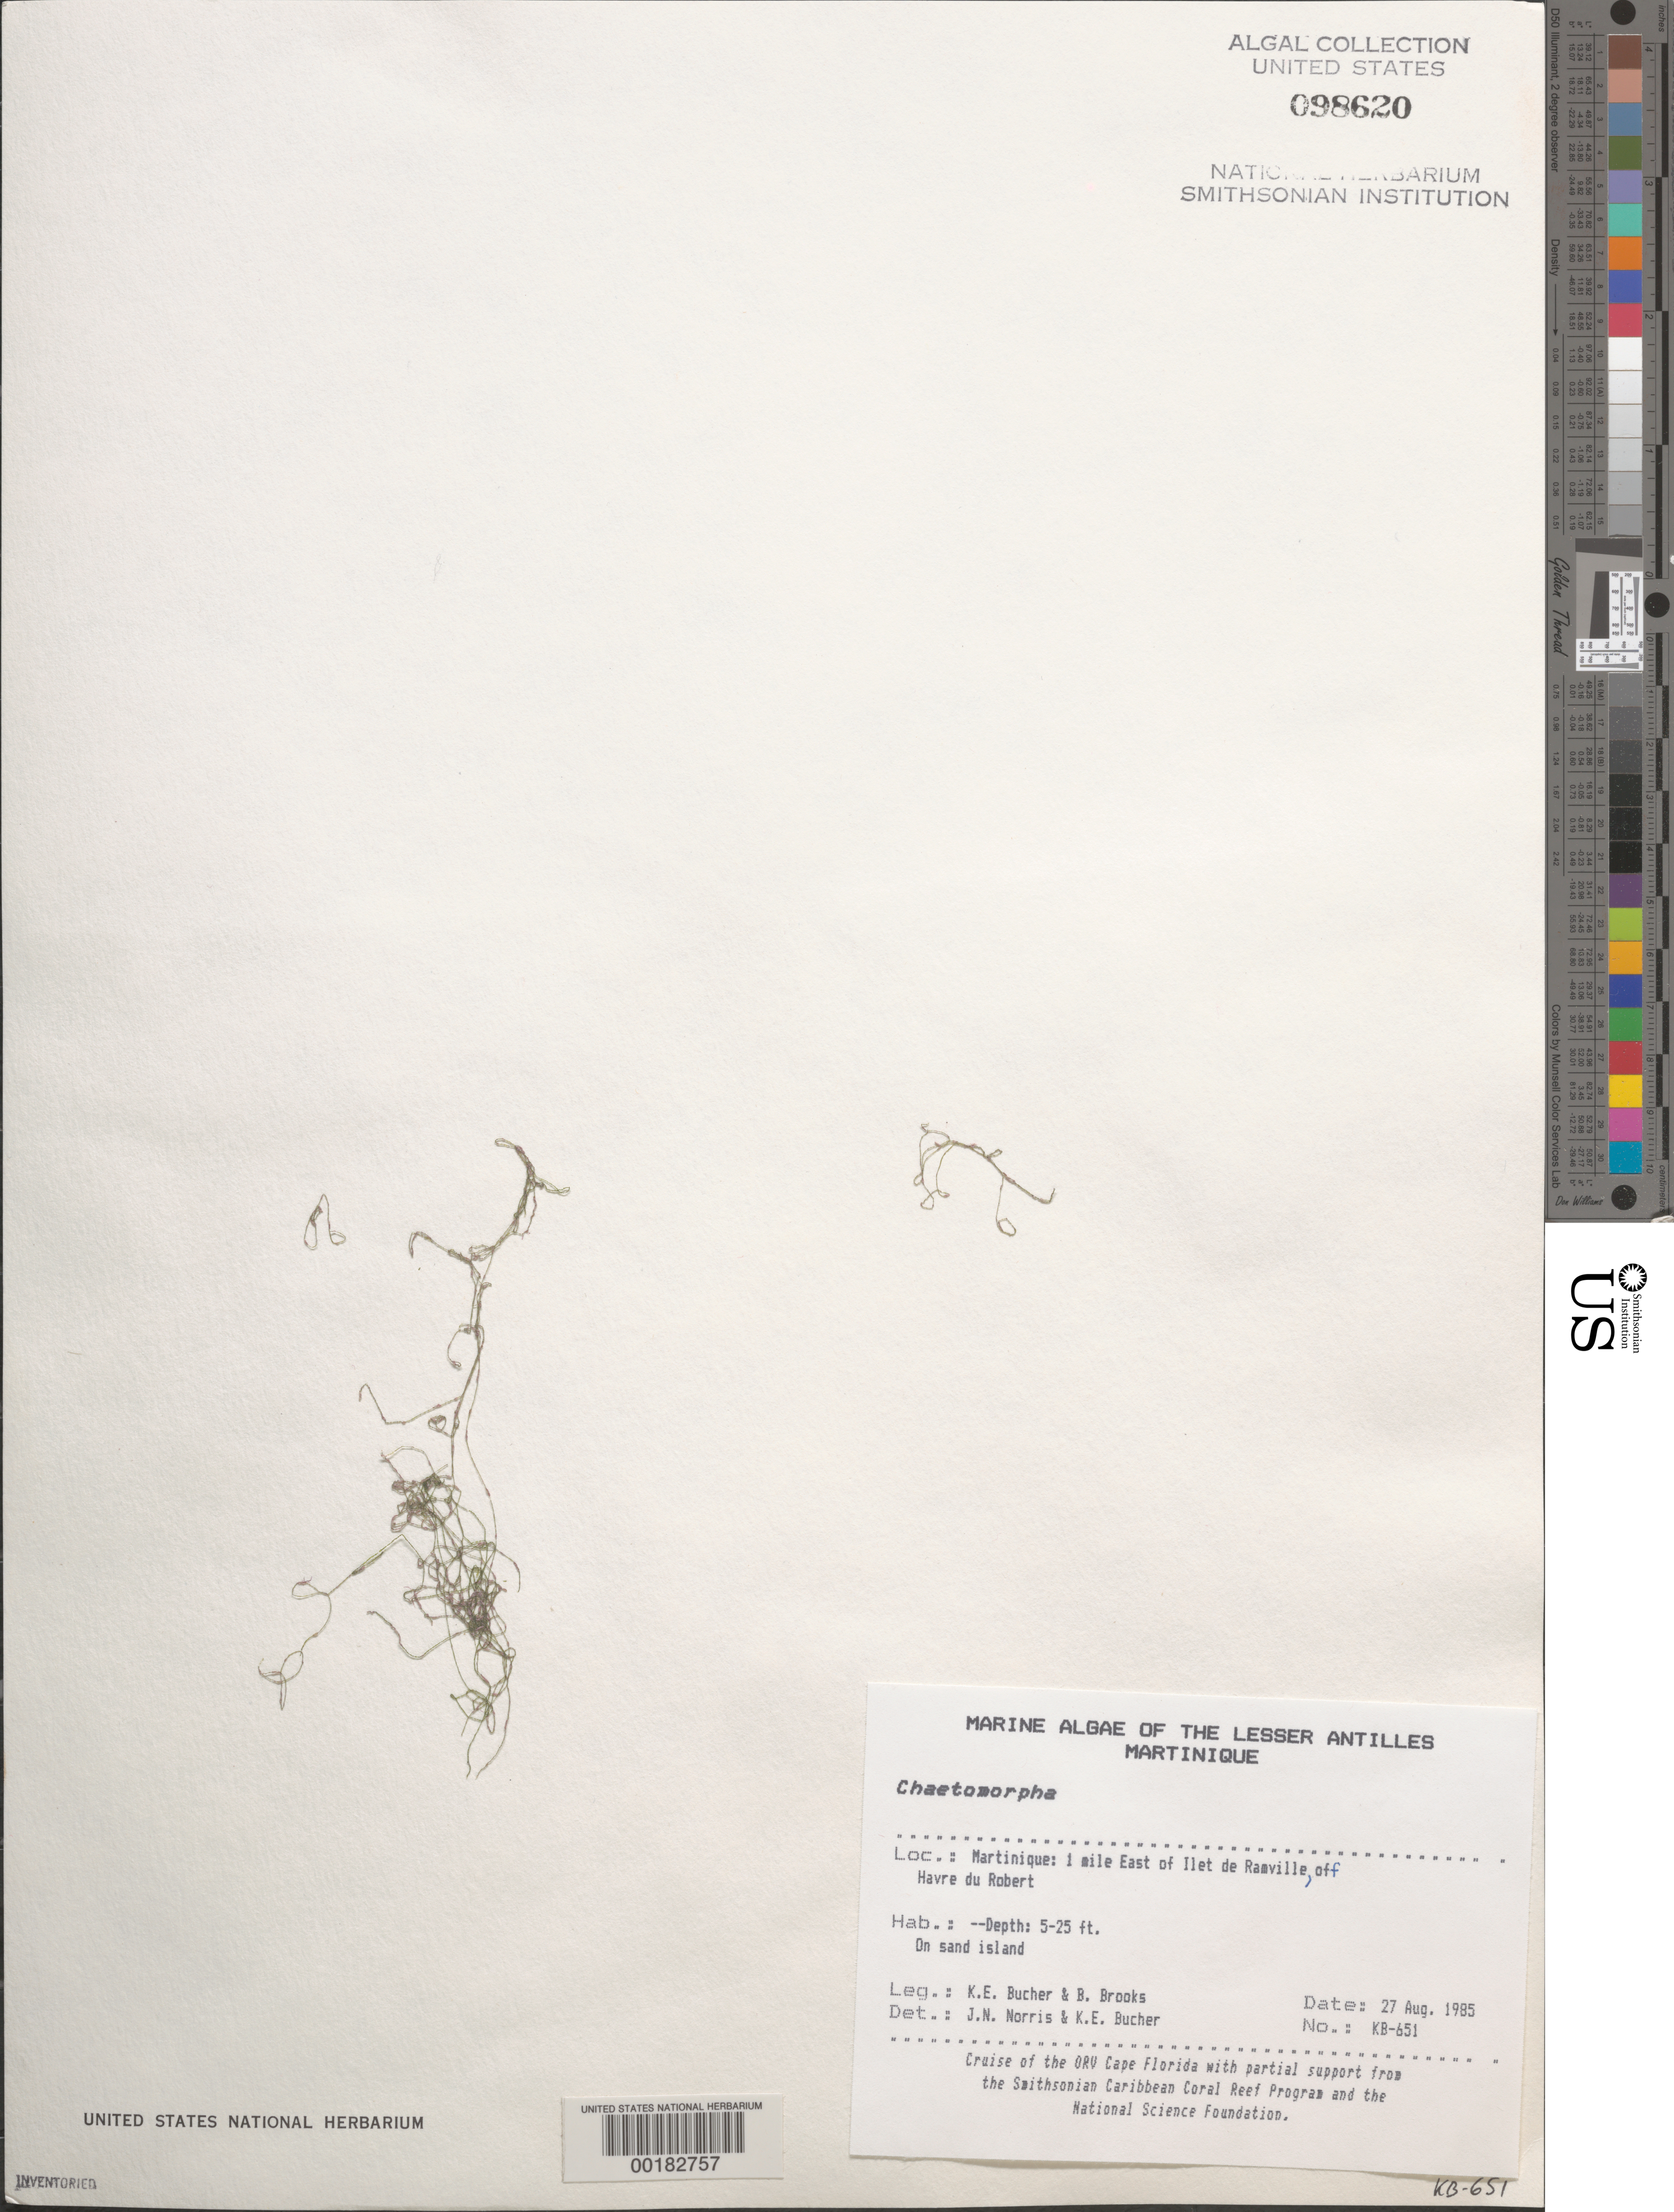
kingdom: Plantae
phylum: Chlorophyta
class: Ulvophyceae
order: Cladophorales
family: Cladophoraceae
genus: Chaetomorpha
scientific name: Chaetomorpha sp.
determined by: Norris, J. N.; Bucher, K. E.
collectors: K. E. Bucher & B. Brooks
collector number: Kb-651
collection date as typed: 27 Aug 1985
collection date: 1985-08-27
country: Martinique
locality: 1 mile east of Ilet de Ramville, off Havre du Robert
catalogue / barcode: US 98620